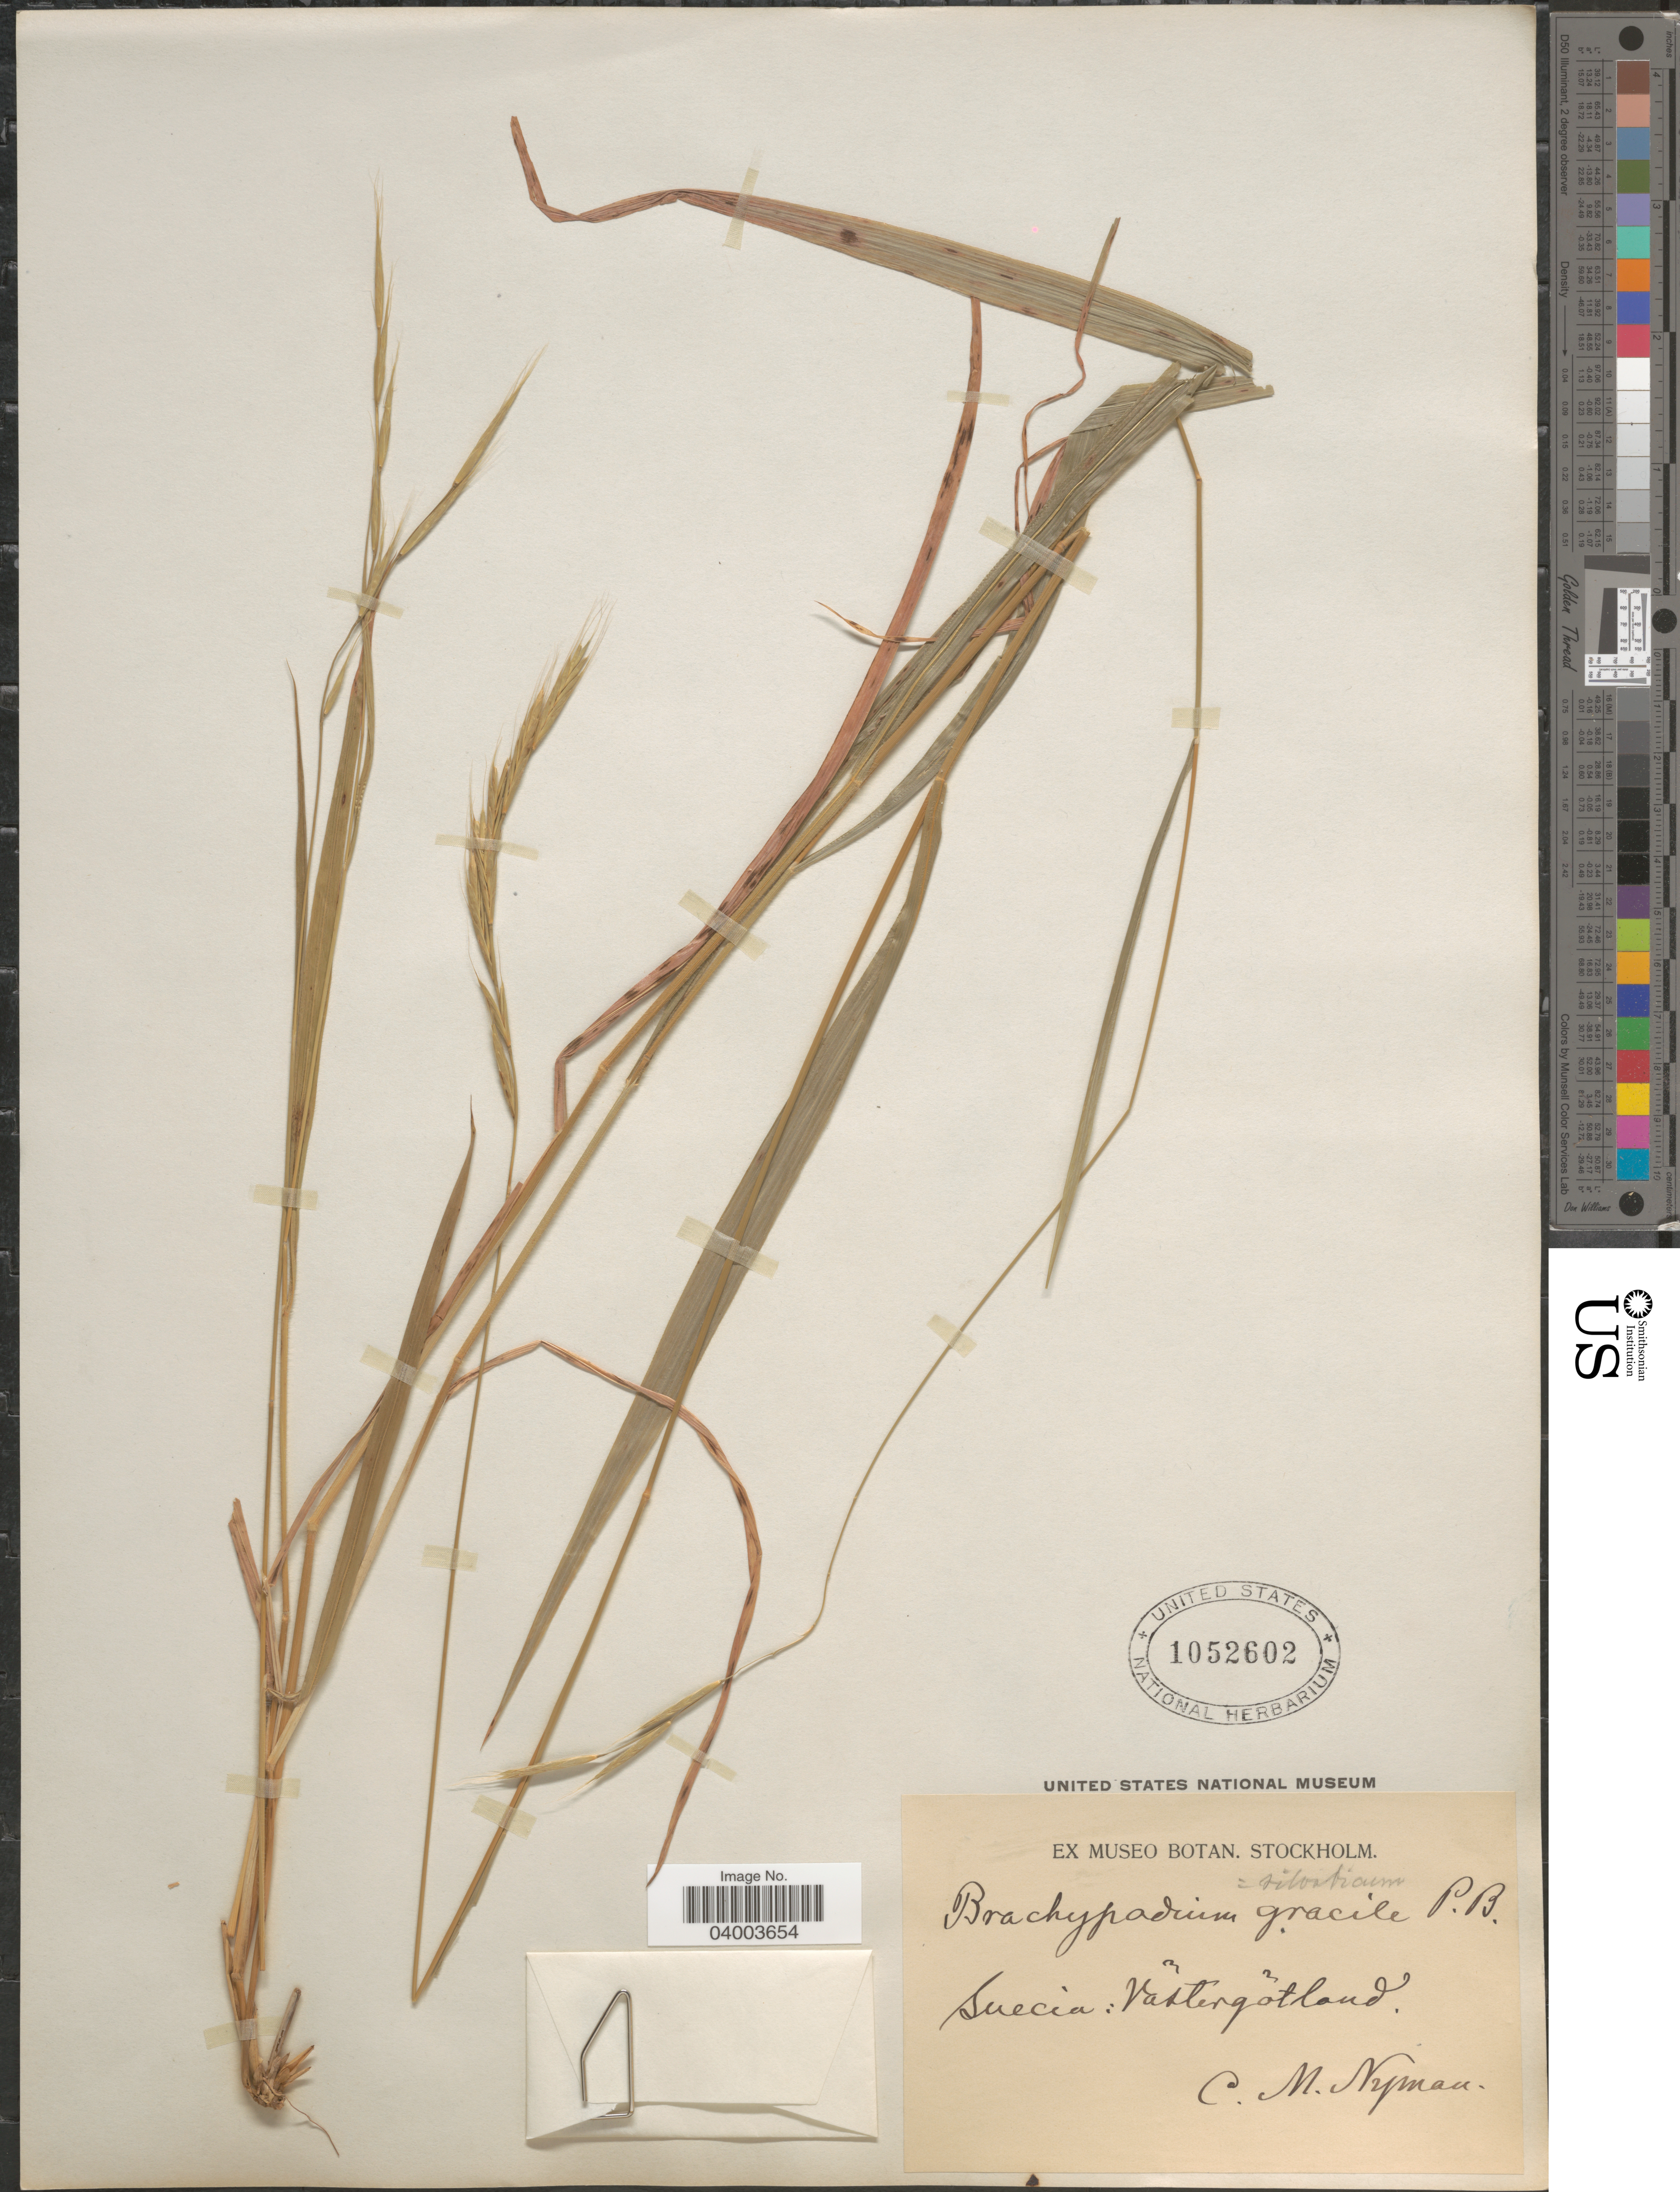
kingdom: Plantae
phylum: Tracheophyta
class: Liliopsida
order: Poales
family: Poaceae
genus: Brachypodium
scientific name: Brachypodium sylvaticum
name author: (Huds.) P. Beauv.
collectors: C. Nyman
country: Sweden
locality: Suecia: Vastergotland.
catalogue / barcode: US 1052602